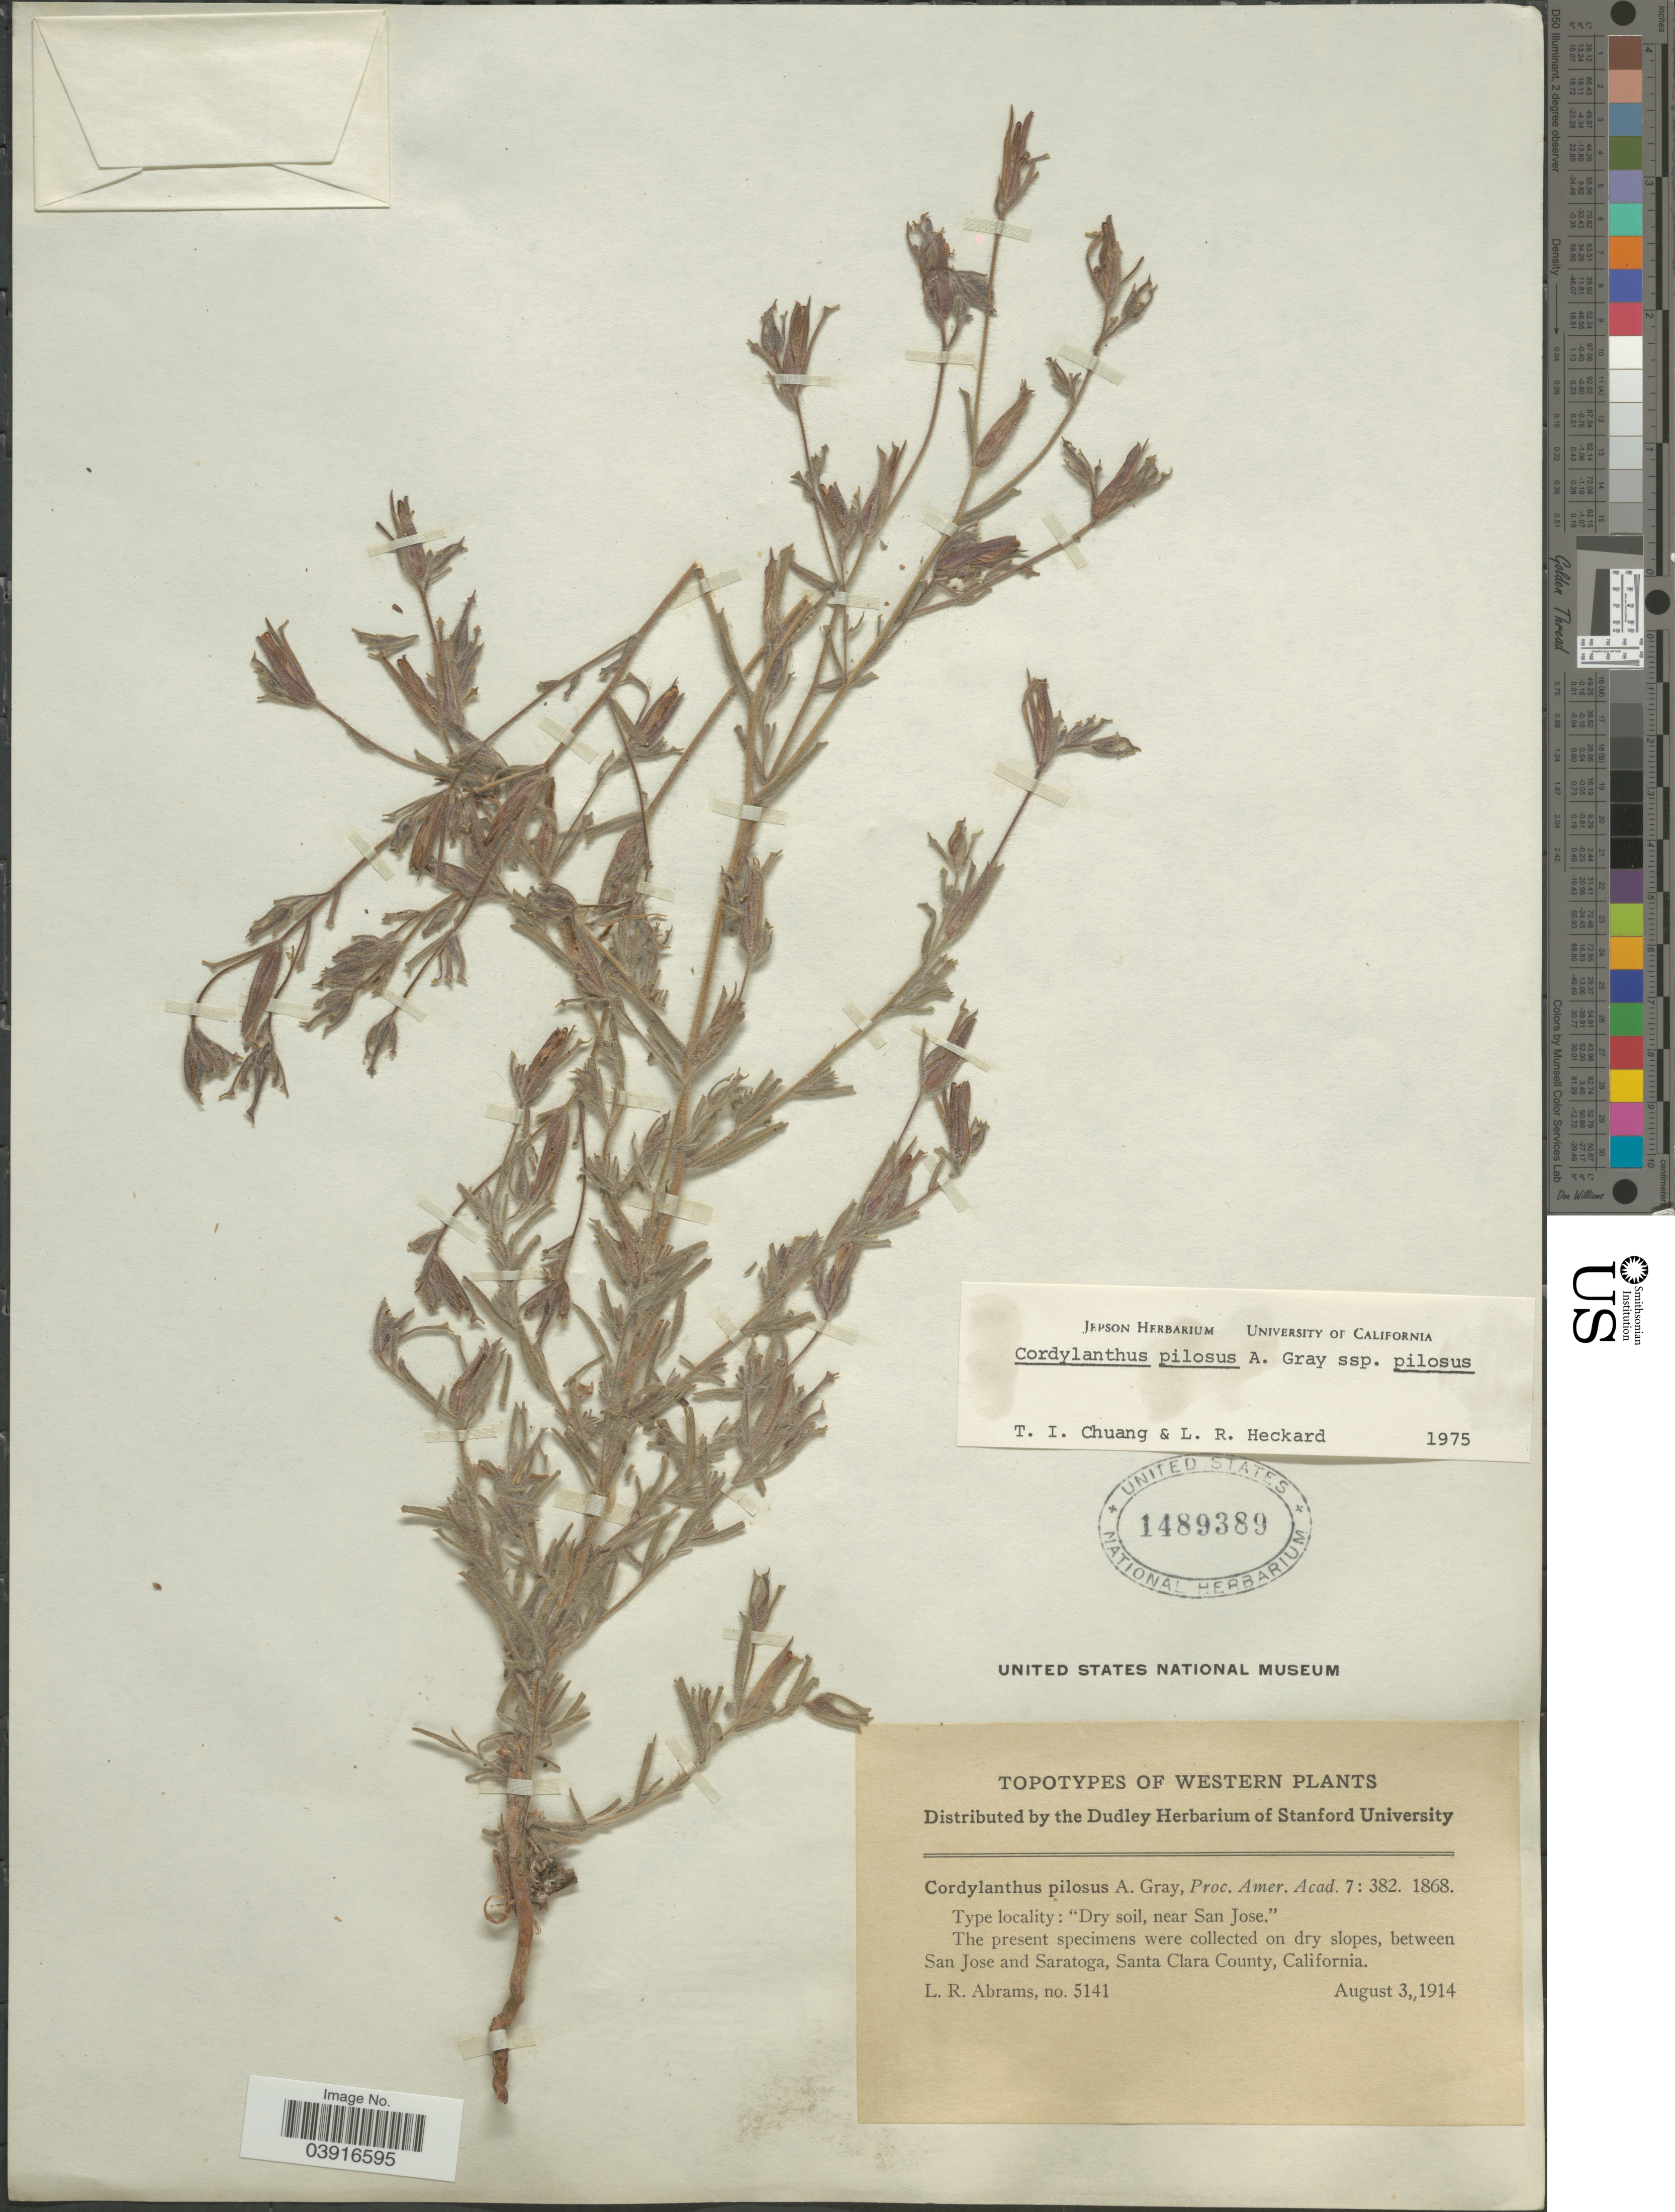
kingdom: Plantae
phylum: Tracheophyta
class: Magnoliopsida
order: Lamiales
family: Orobanchaceae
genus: Cordylanthus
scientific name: Cordylanthus pilosus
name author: A. Gray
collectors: L. Abrams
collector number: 5141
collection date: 1914-08-03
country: United States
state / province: California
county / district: Santa Clara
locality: Near San Jose. Between San Jose and Saratoga, Santa Clara County.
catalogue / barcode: US 1489389